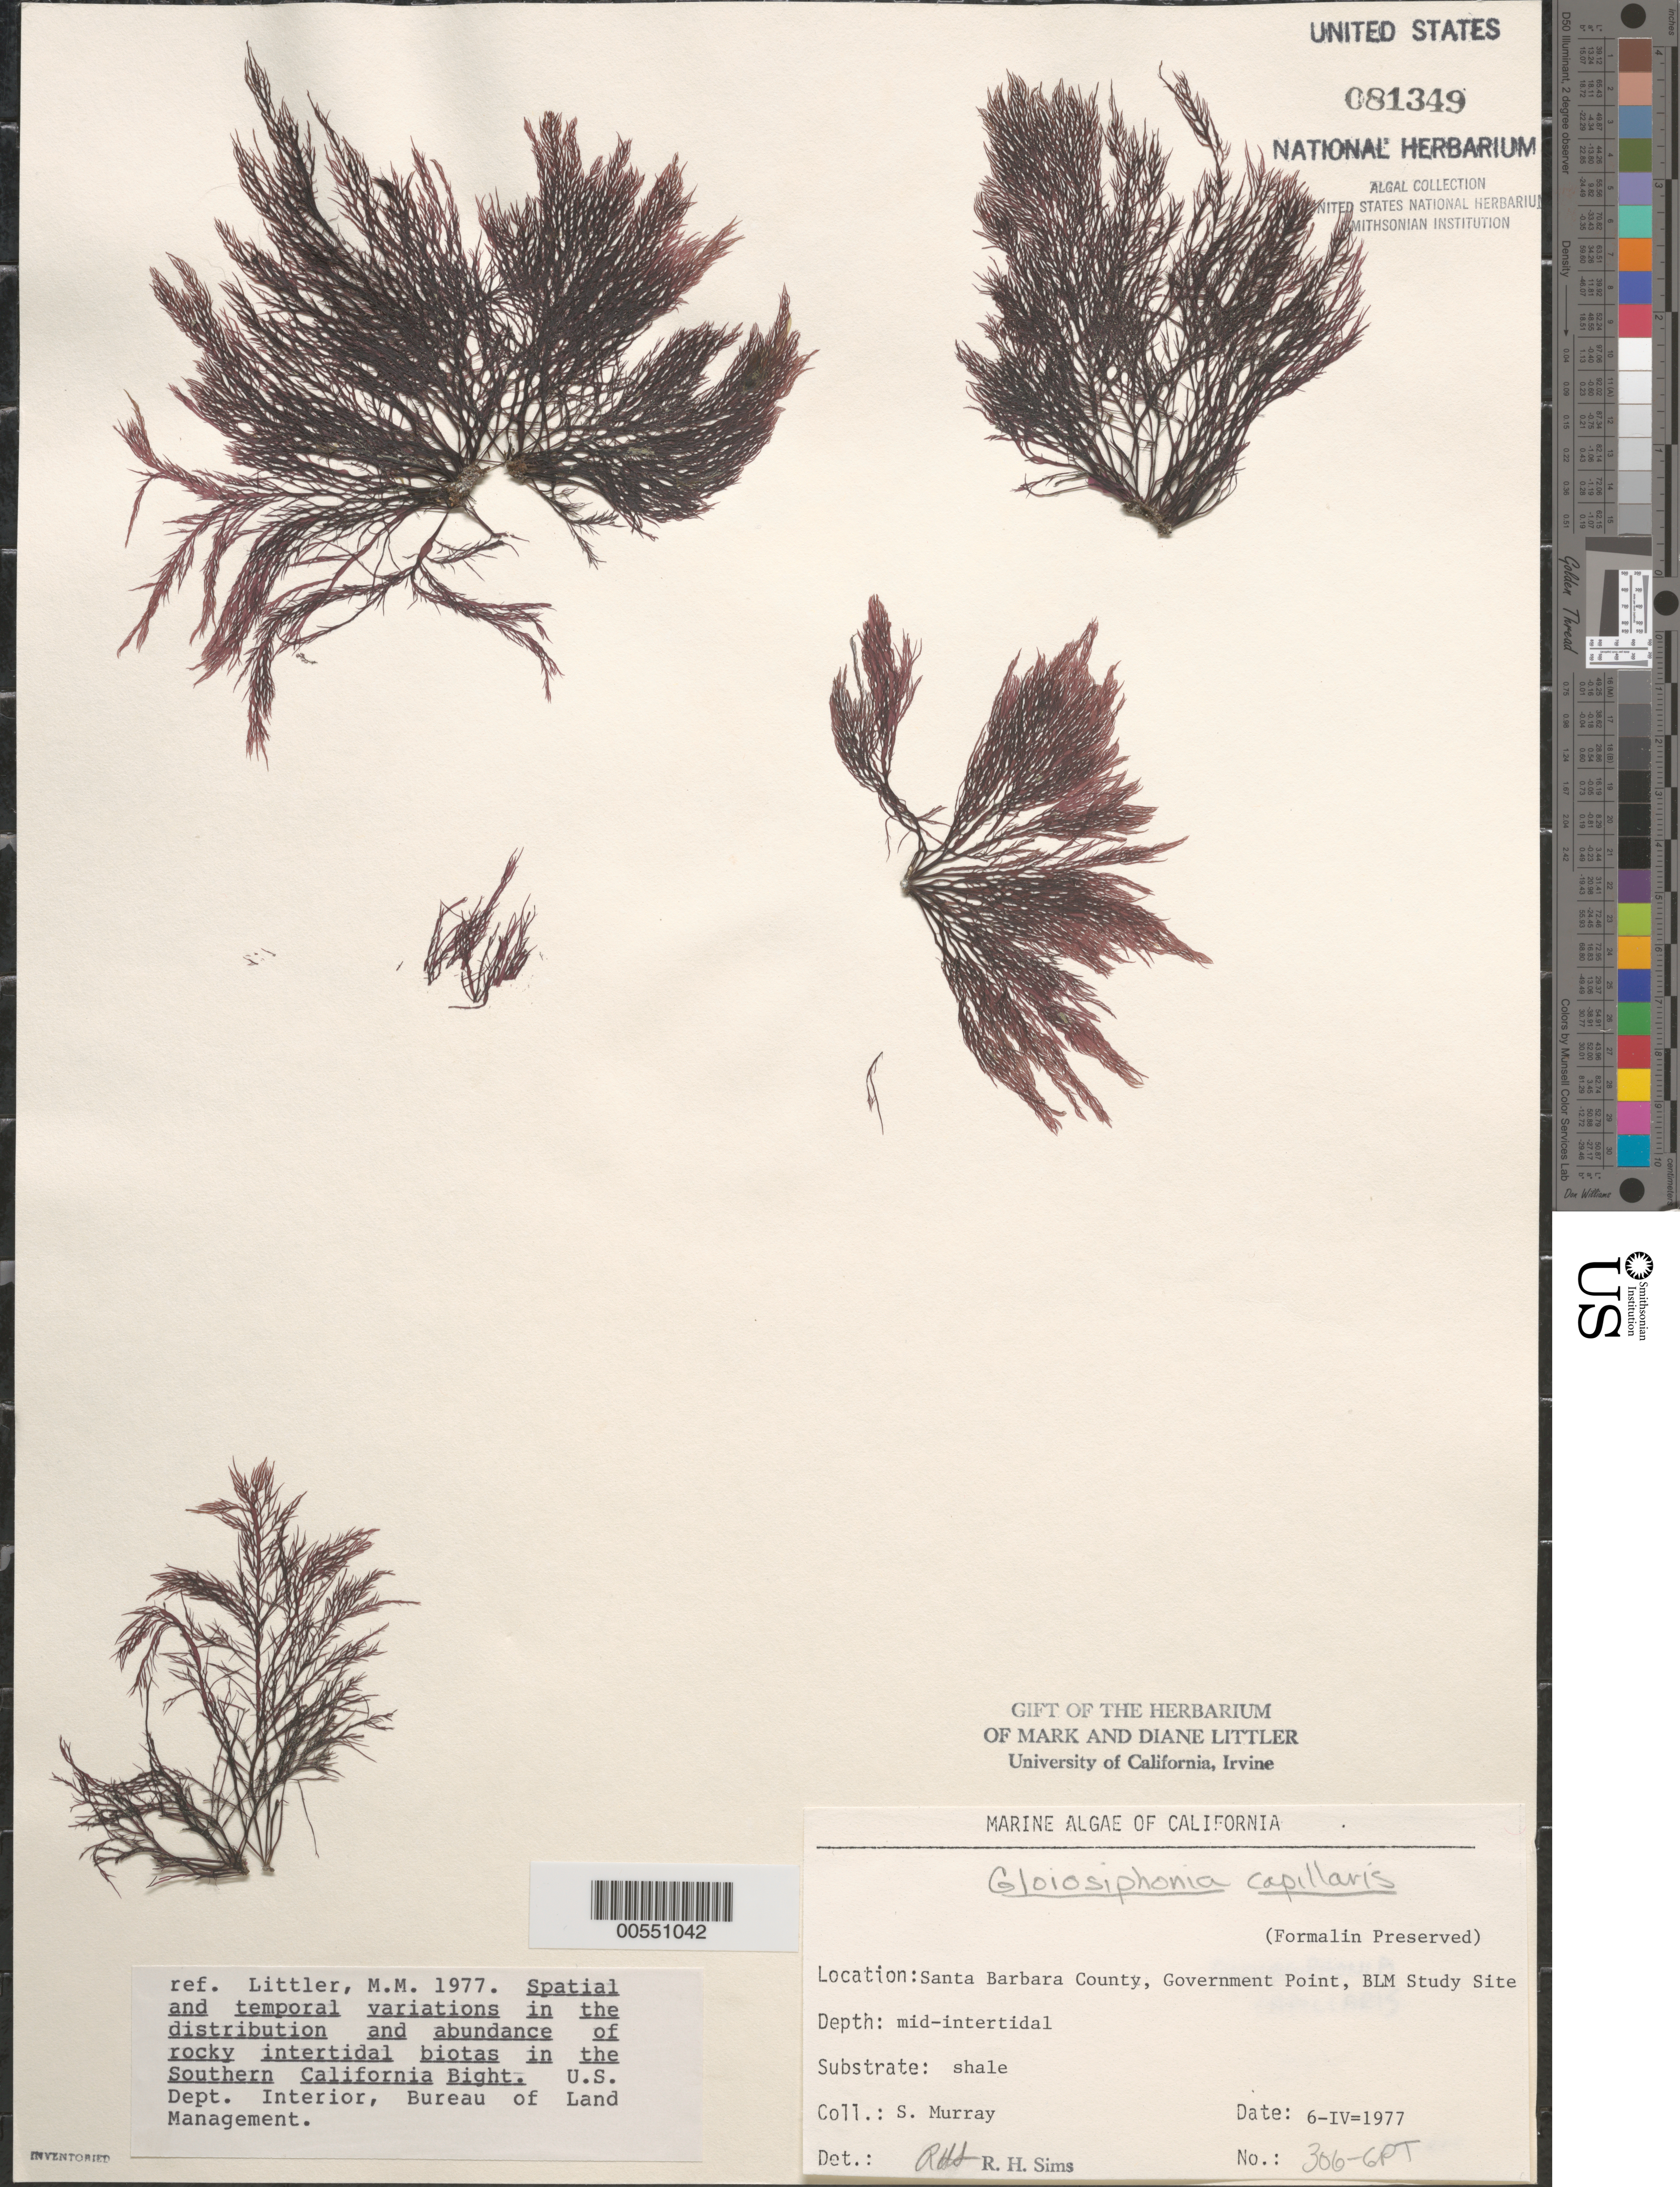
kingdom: Plantae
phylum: Rhodophyta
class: Florideophyceae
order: Gigartinales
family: Gloiosiphoniaceae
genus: Gloiosiphonia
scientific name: Gloiosiphonia capillaris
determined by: Sims, Robert H.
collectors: S. N. Murray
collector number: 306-gpt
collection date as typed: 06 Apr 1977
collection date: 1977-04-06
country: United States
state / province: California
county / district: Santa Barbara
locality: Government Point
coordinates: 34 26'31"N, 120 24'06"W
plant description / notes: BLM-SOCALBIGHT Rocky Intertidal Survey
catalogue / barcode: US 81349